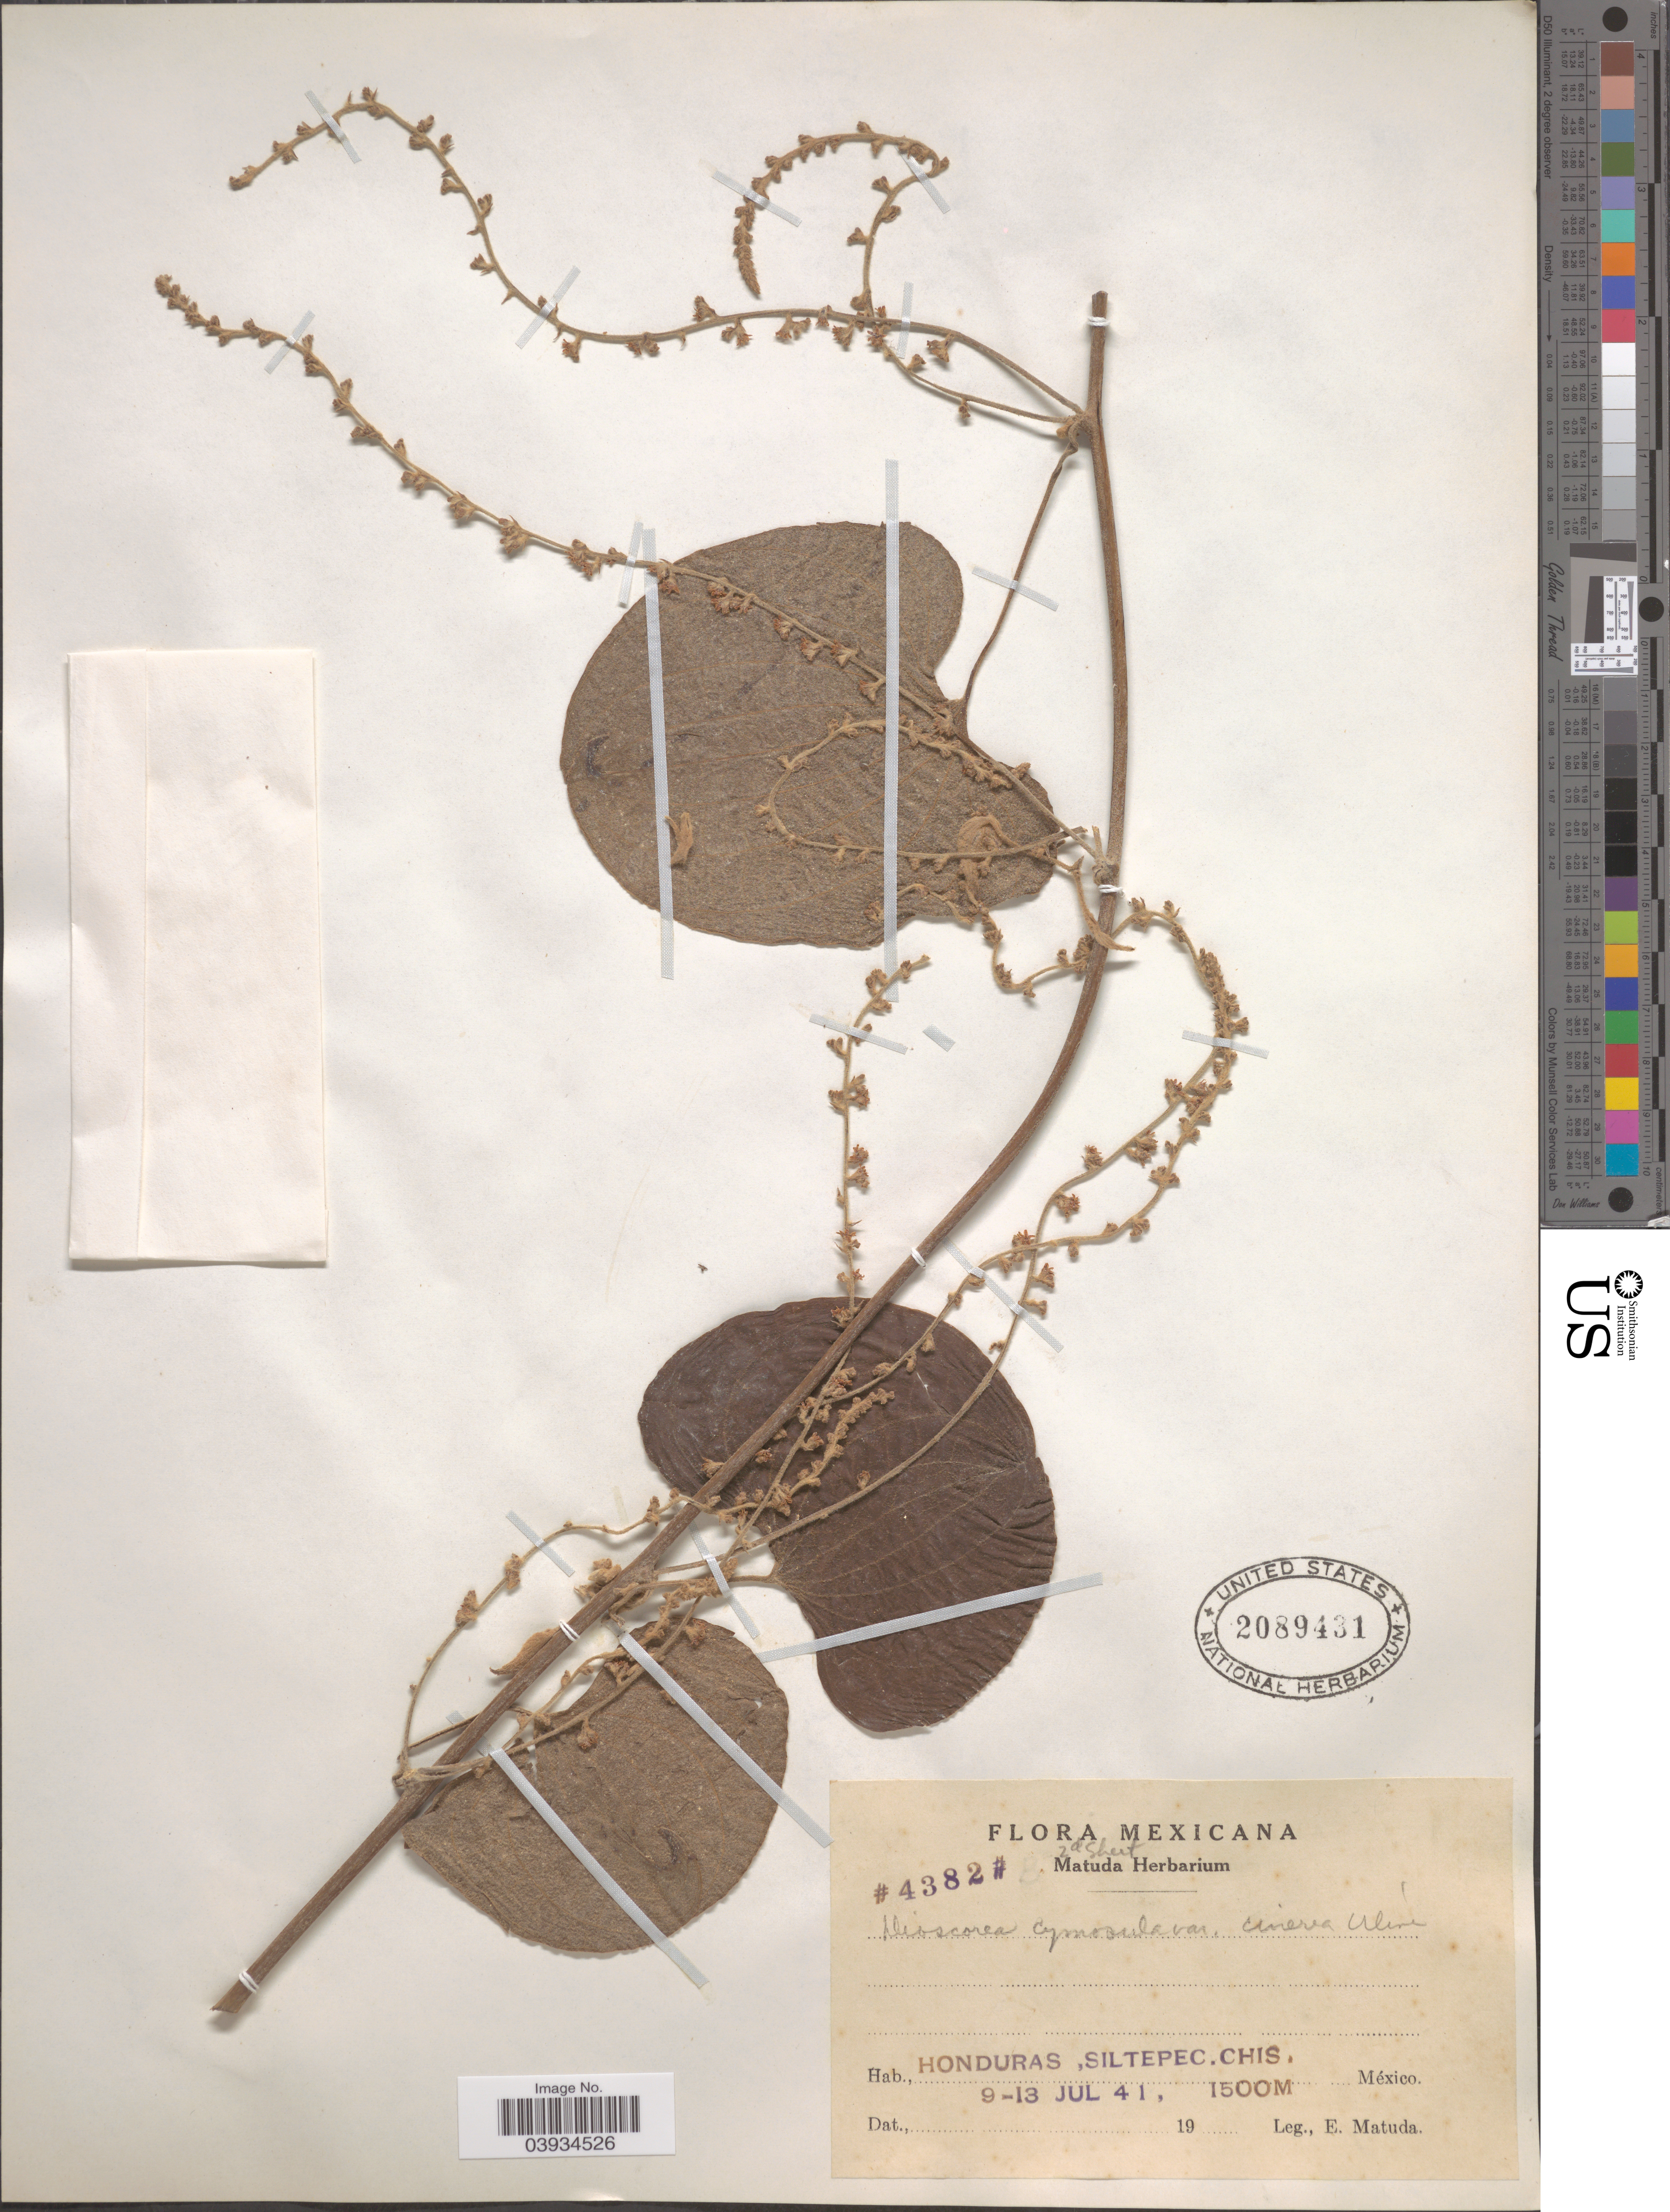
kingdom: Plantae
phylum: Tracheophyta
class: Liliopsida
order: Dioscoreales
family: Dioscoreaceae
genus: Dioscorea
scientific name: Dioscorea cymosula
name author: Hemsl.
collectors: E. Matuda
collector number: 4382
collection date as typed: Transcribed d/m/y: 9/7/41 to 13/7/41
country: Mexico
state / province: Chiapas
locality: Honduras, Siltepec.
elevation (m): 1500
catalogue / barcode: US 2089431